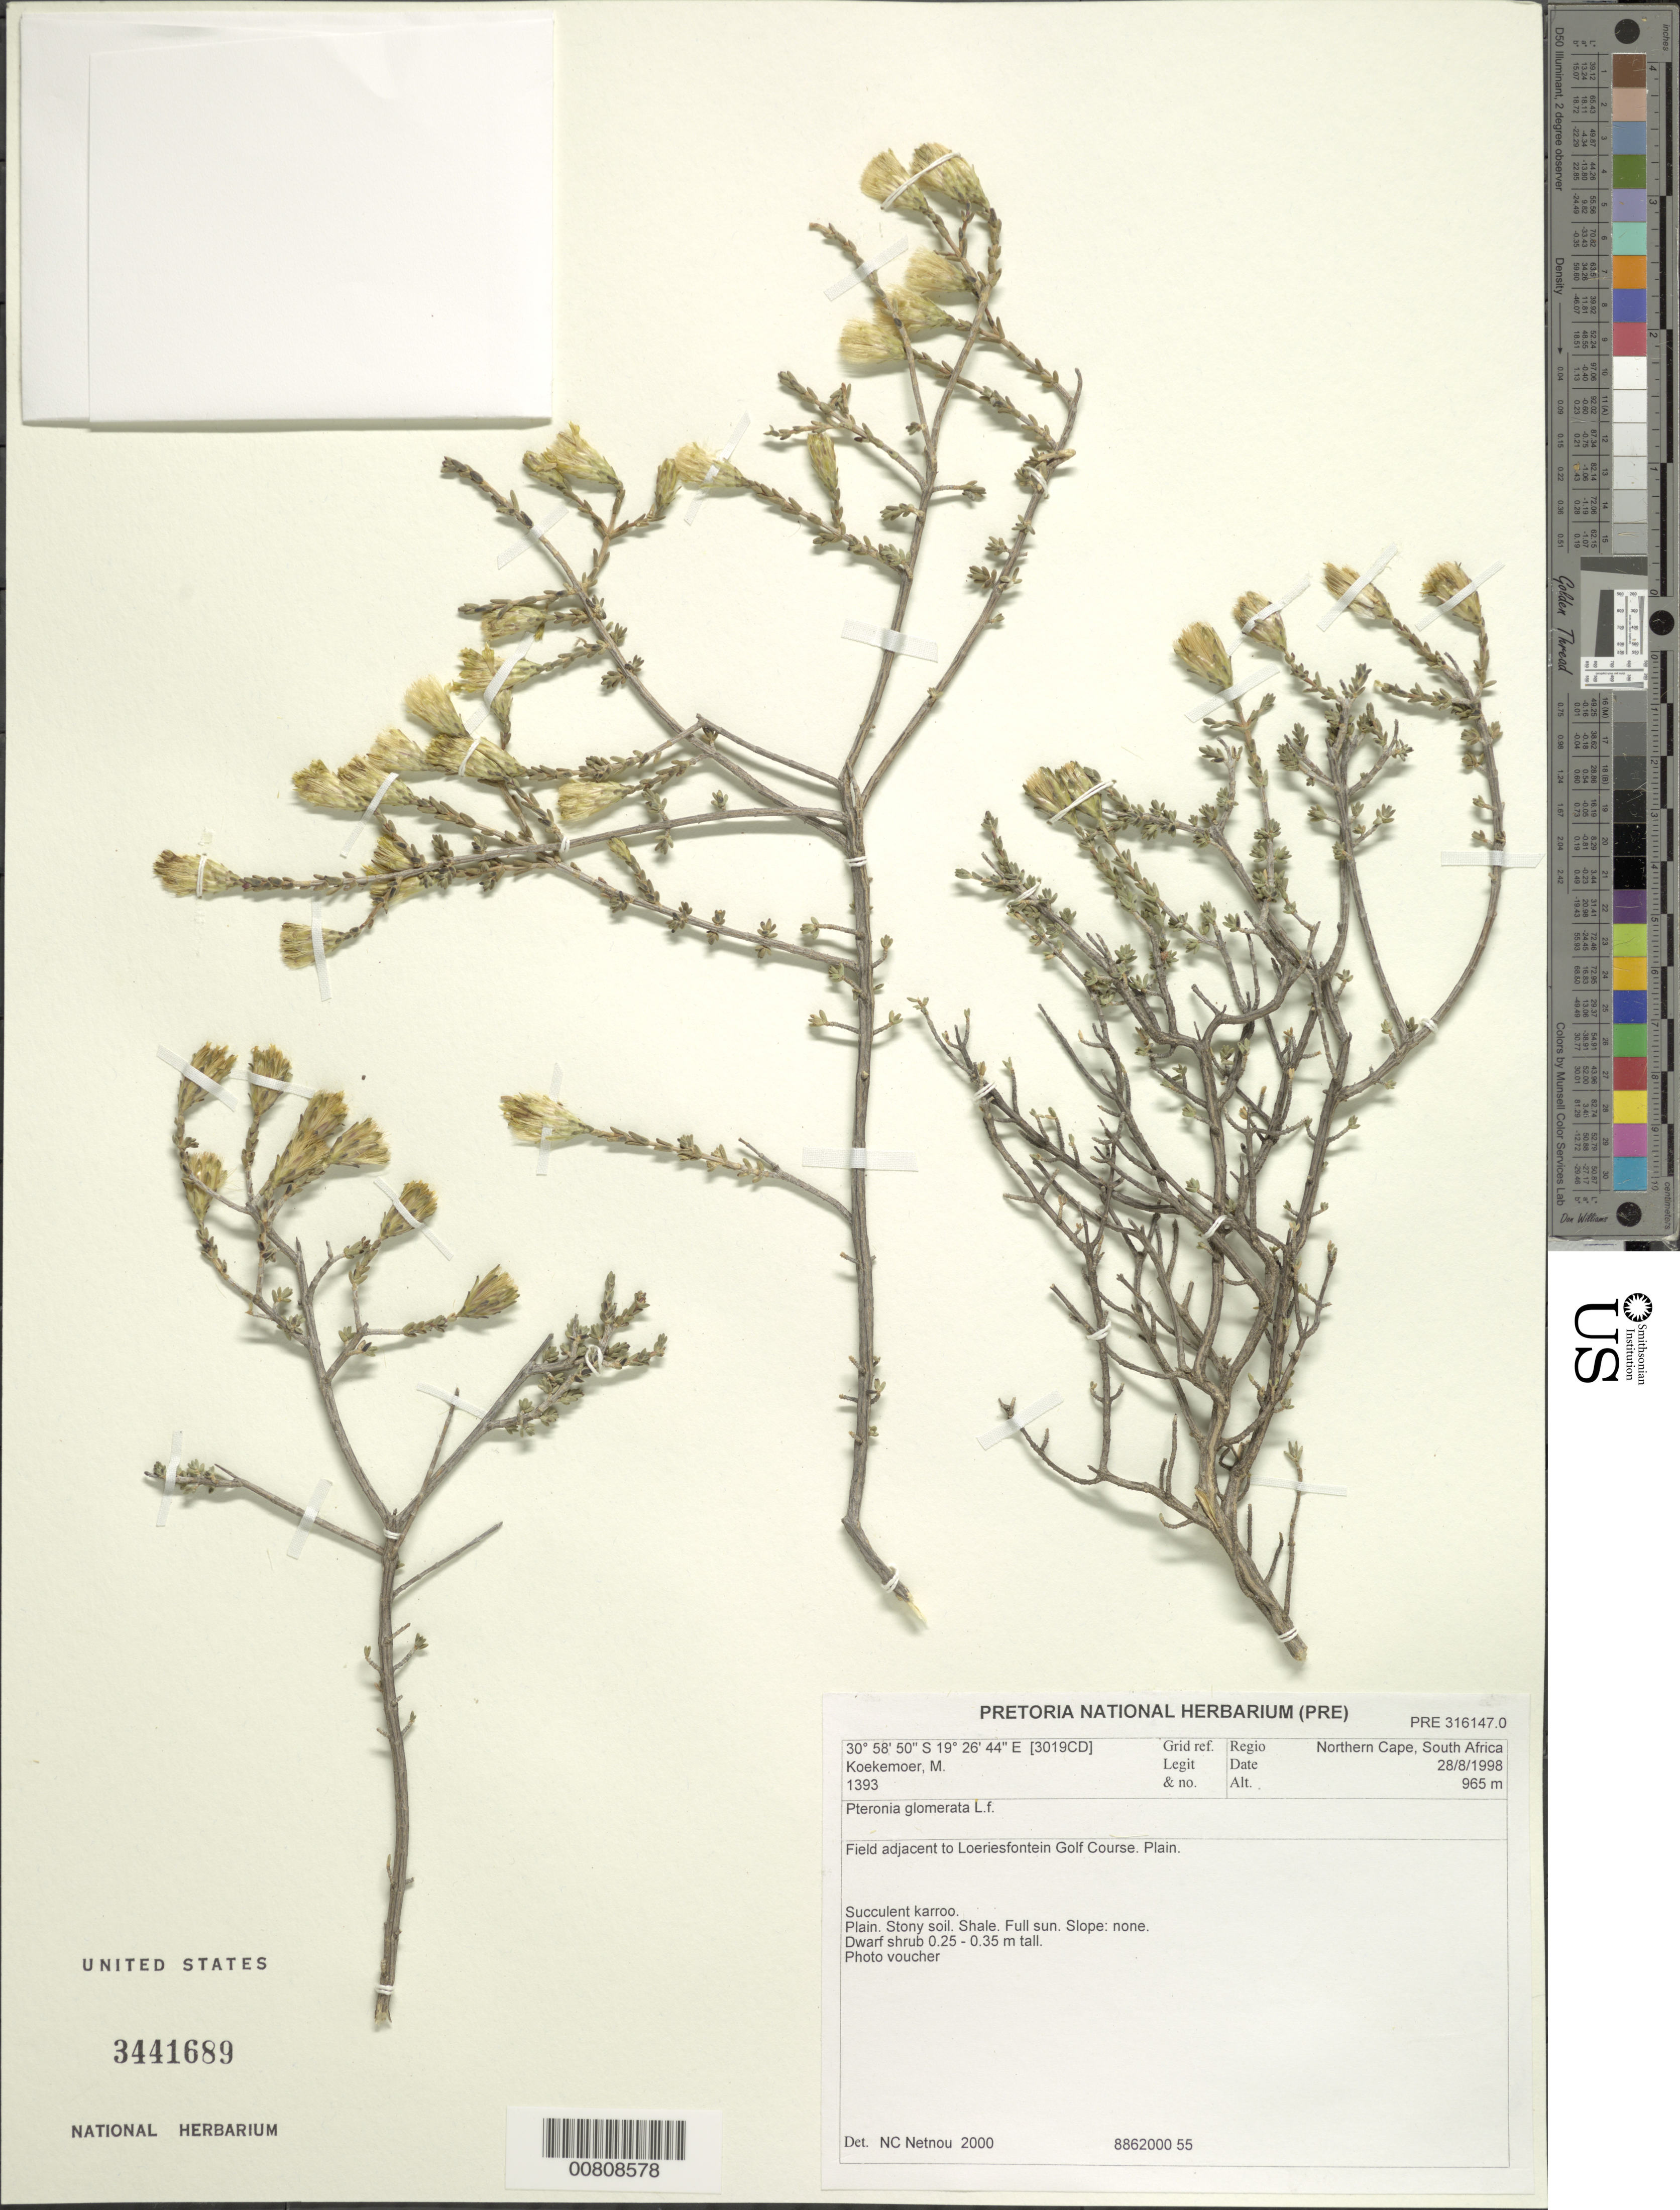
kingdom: Plantae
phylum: Tracheophyta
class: Magnoliopsida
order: Asterales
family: Asteraceae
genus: Pteronia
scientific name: Pteronia glomerata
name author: L. f.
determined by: Netnou, N. C.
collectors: M. Koekemoer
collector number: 1393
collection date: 1998-08-28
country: South Africa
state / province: Northern Cape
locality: Loeriesfontein Golf Course, field adjacent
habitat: Plain, stony soil, shale, full sun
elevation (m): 965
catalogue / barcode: US 3441689